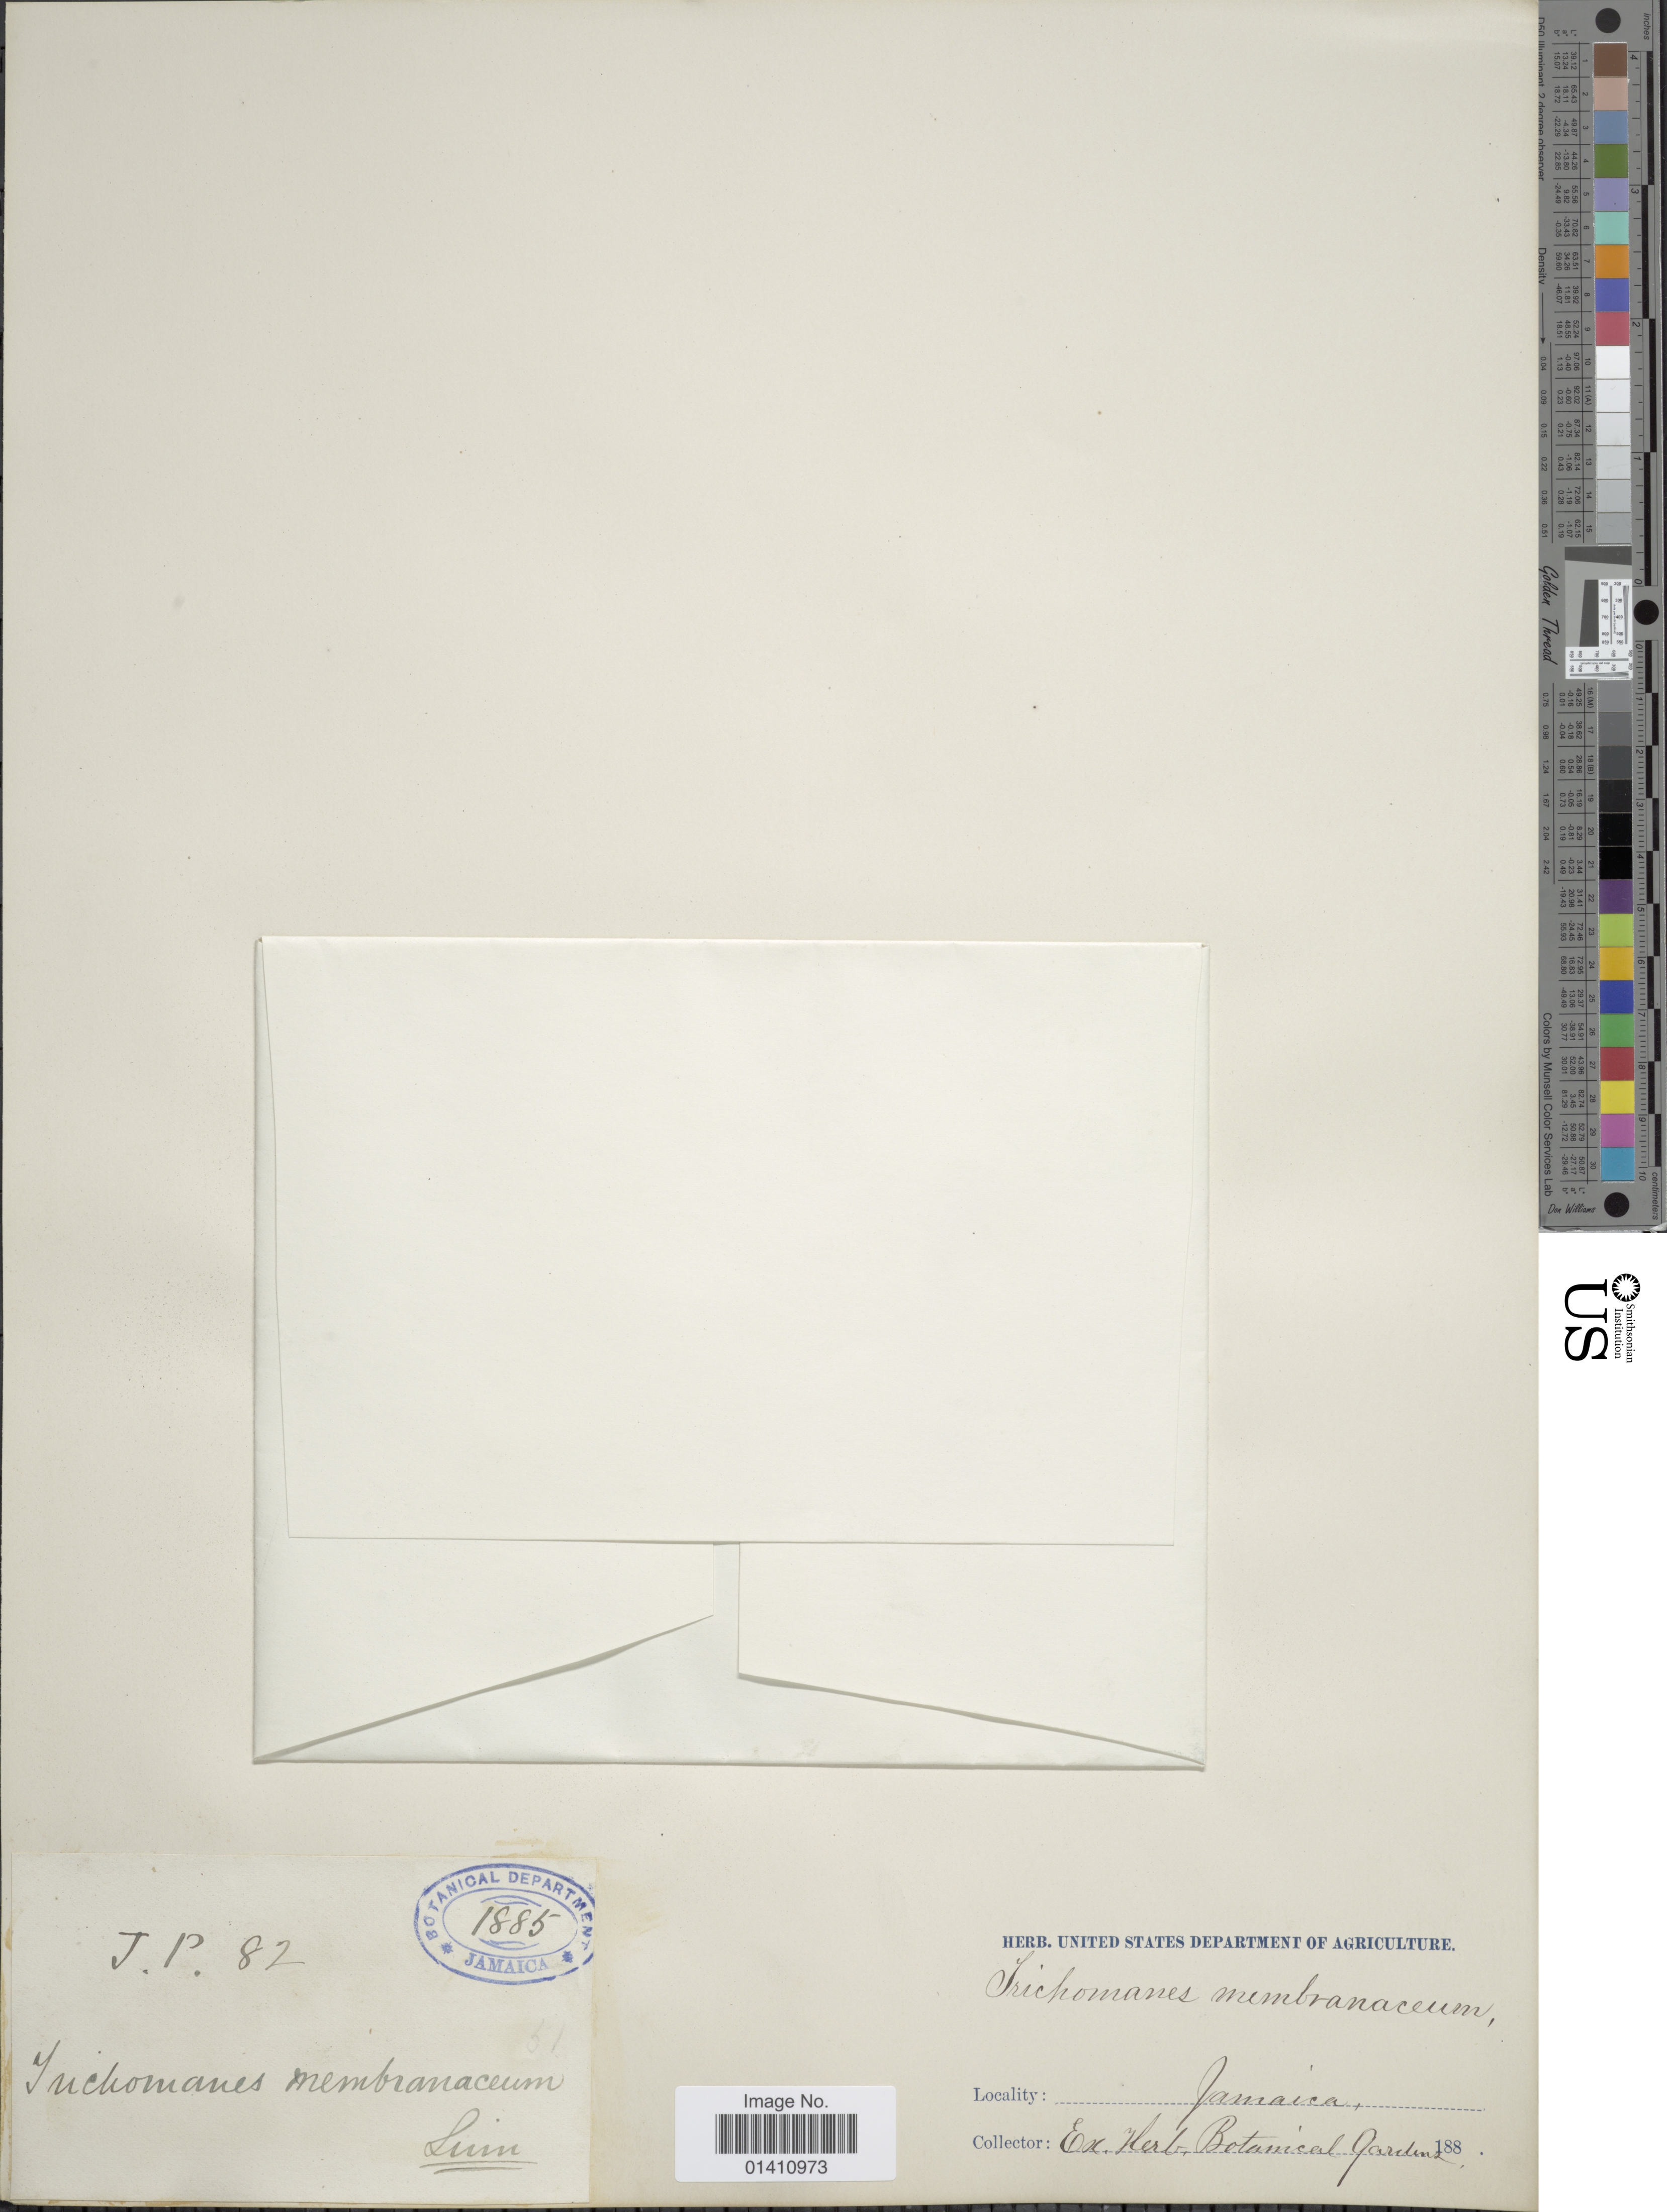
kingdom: Plantae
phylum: Tracheophyta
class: Polypodiopsida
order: Hymenophyllales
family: Hymenophyllaceae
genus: Didymoglossum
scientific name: Didymoglossum membranaceum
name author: (L.) Vareschi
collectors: ex herb. Bot. Gard.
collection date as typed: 188-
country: Jamaica